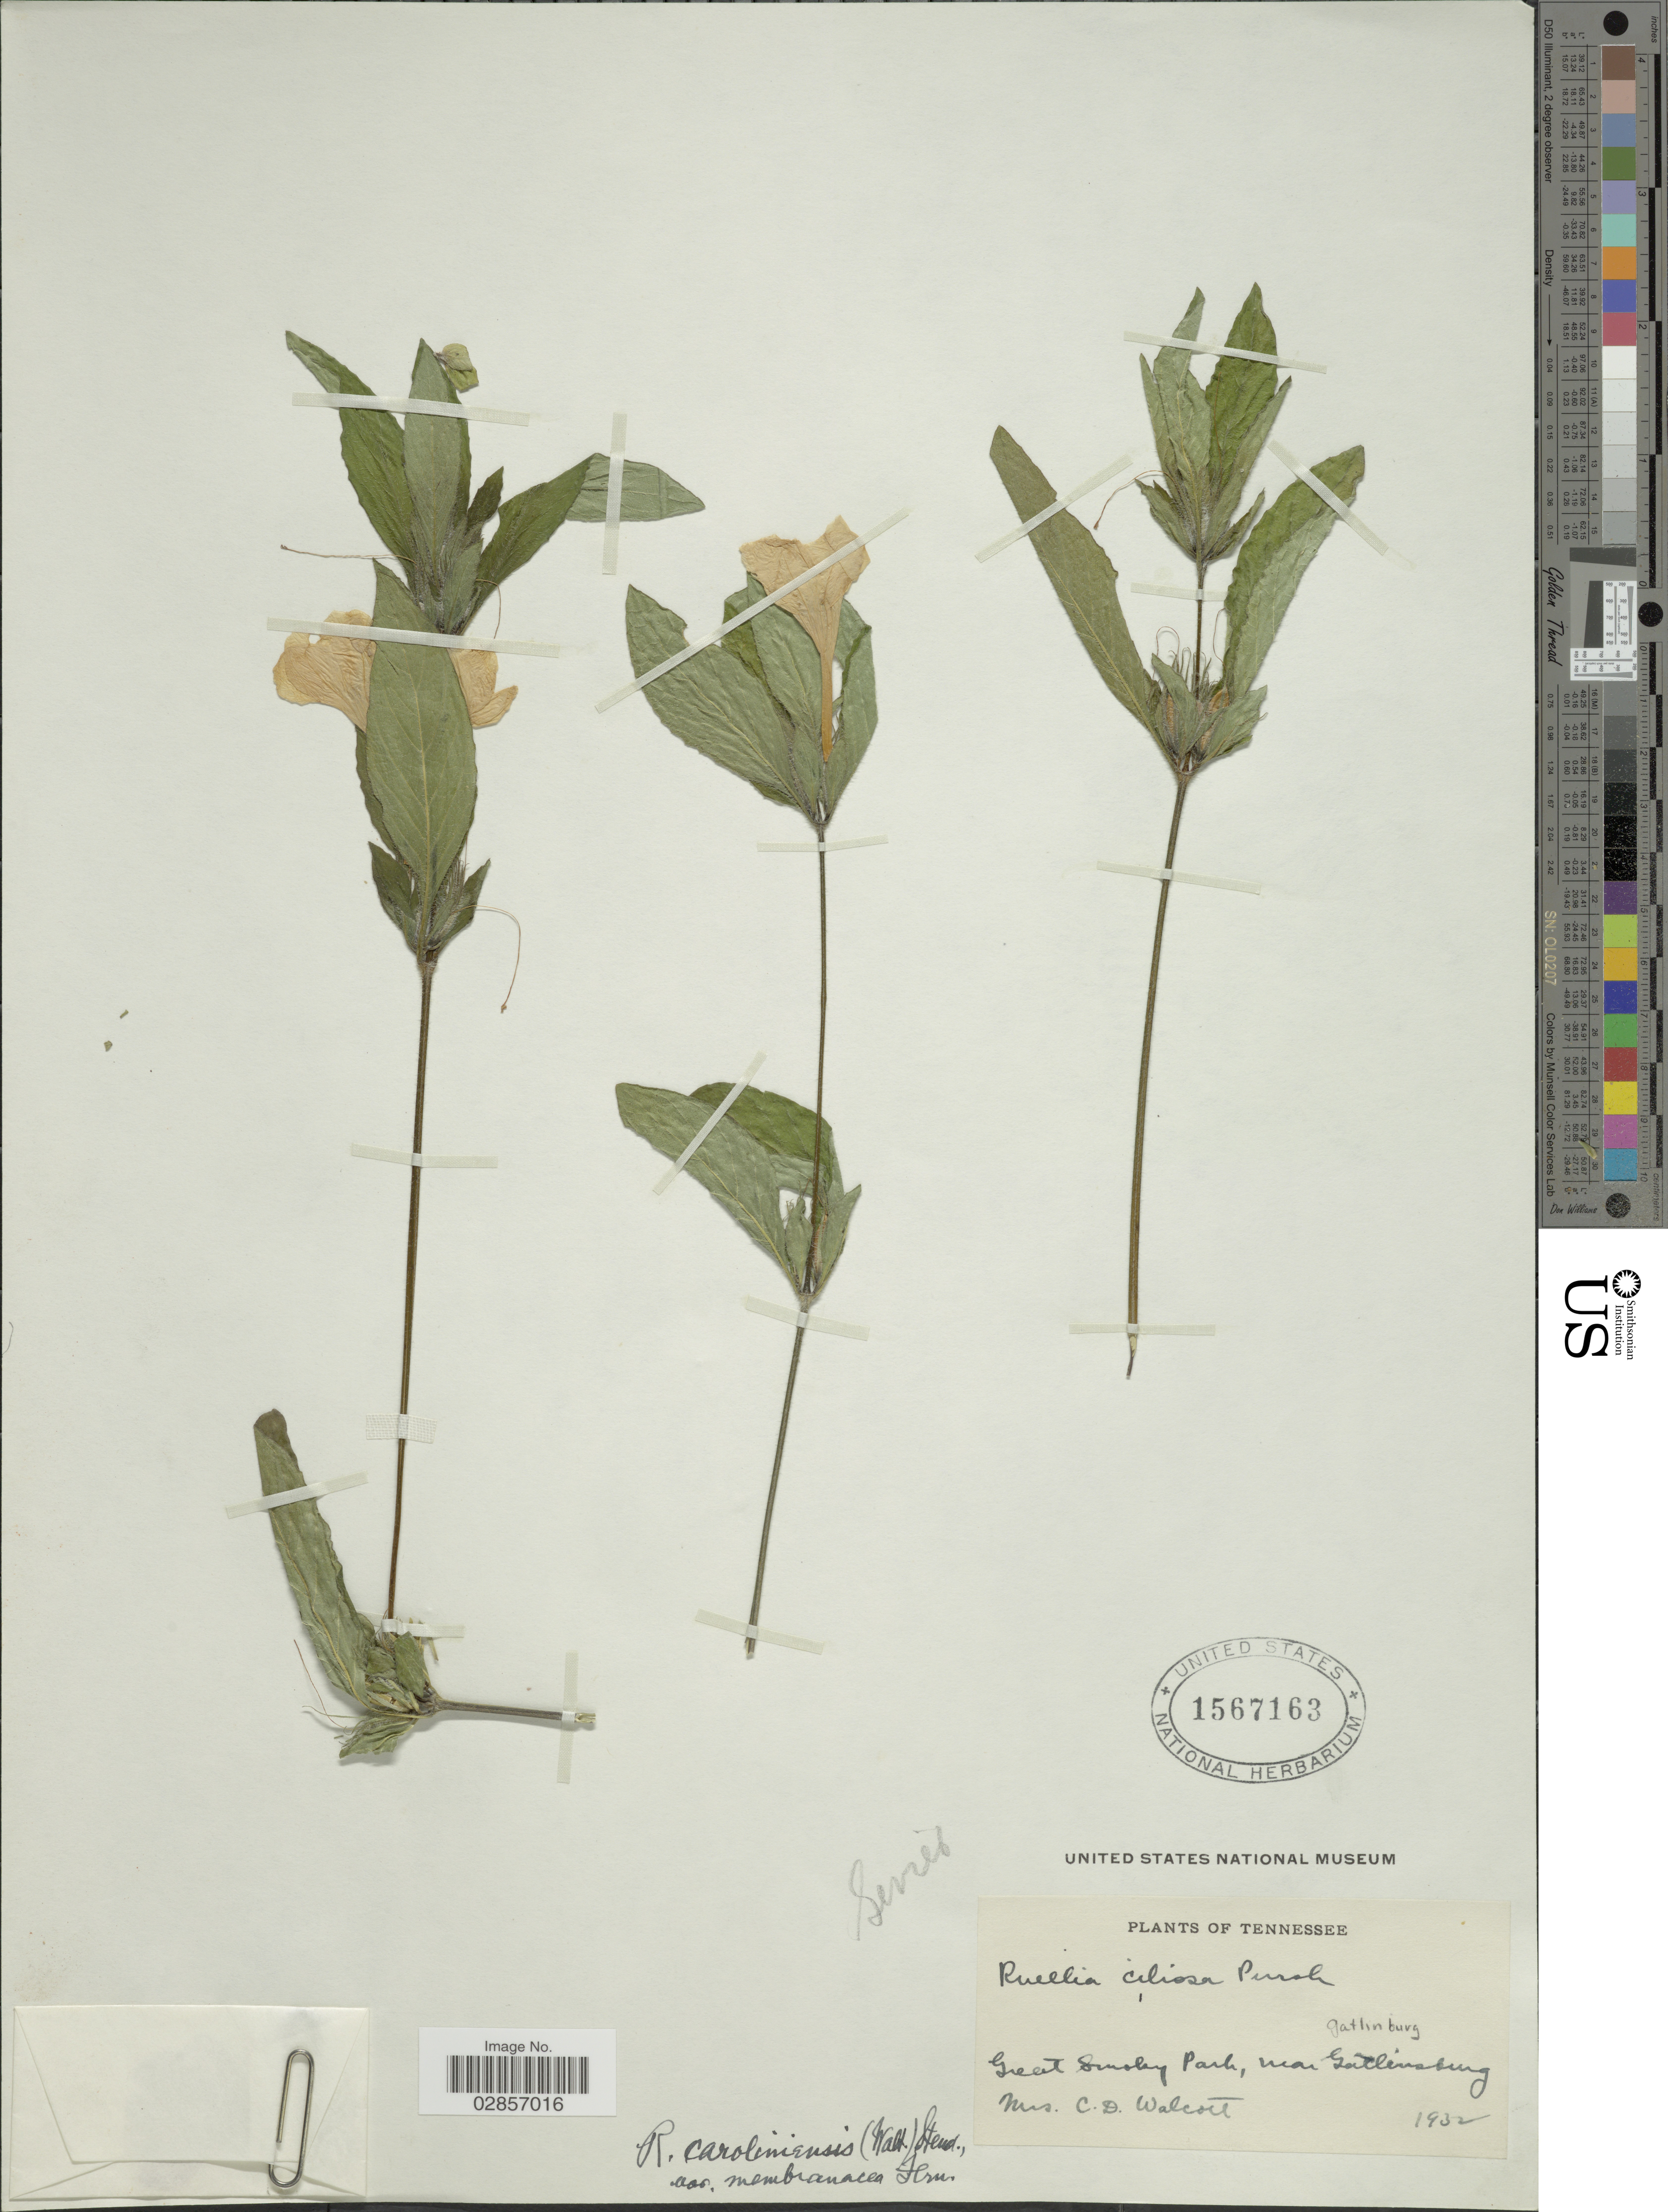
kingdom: Plantae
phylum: Tracheophyta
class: Magnoliopsida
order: Lamiales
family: Acanthaceae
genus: Ruellia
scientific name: Ruellia caroliniensis var. membranacea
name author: Fernald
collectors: C. Walcott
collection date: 1932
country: United States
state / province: Tennessee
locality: Great Smoky Park, near Gatlinsburg.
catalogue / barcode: US 1567163